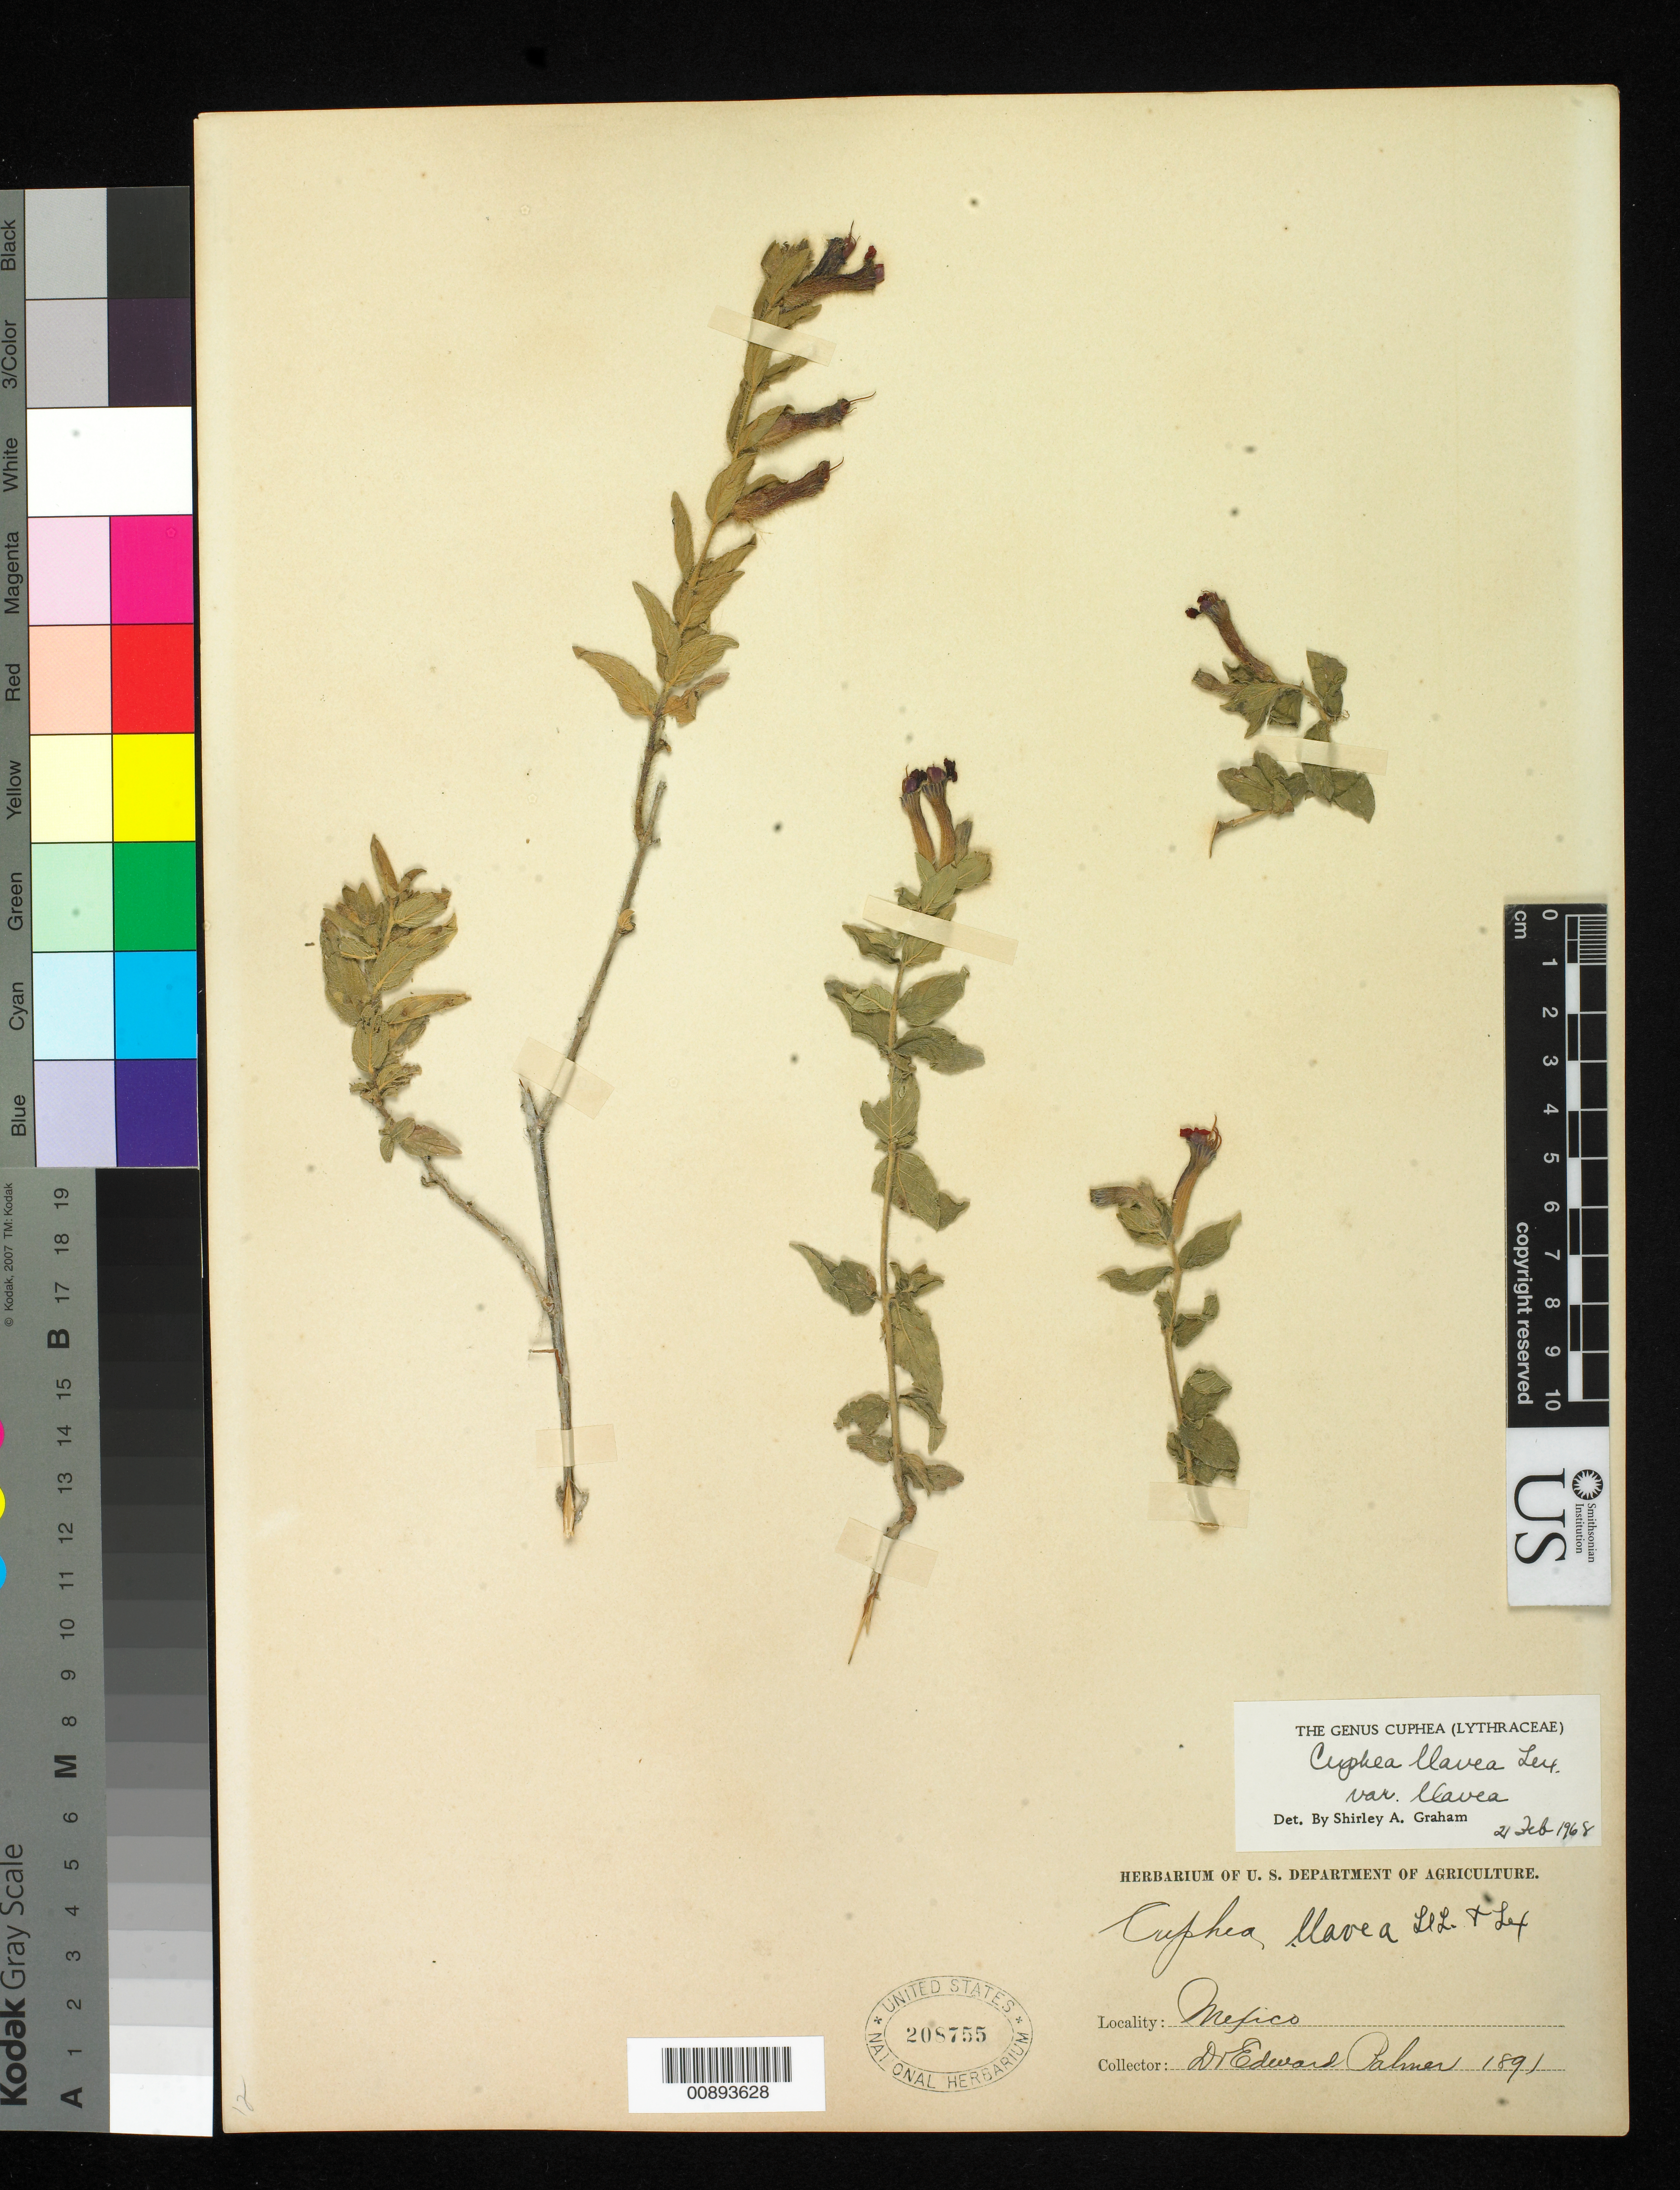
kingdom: Plantae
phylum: Tracheophyta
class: Magnoliopsida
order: Myrtales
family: Lythraceae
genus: Cuphea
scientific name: Cuphea llavea var. llavea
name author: Lex.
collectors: E. Palmer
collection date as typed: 1891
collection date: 1891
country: Mexico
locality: Mexico.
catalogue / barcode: US 208755